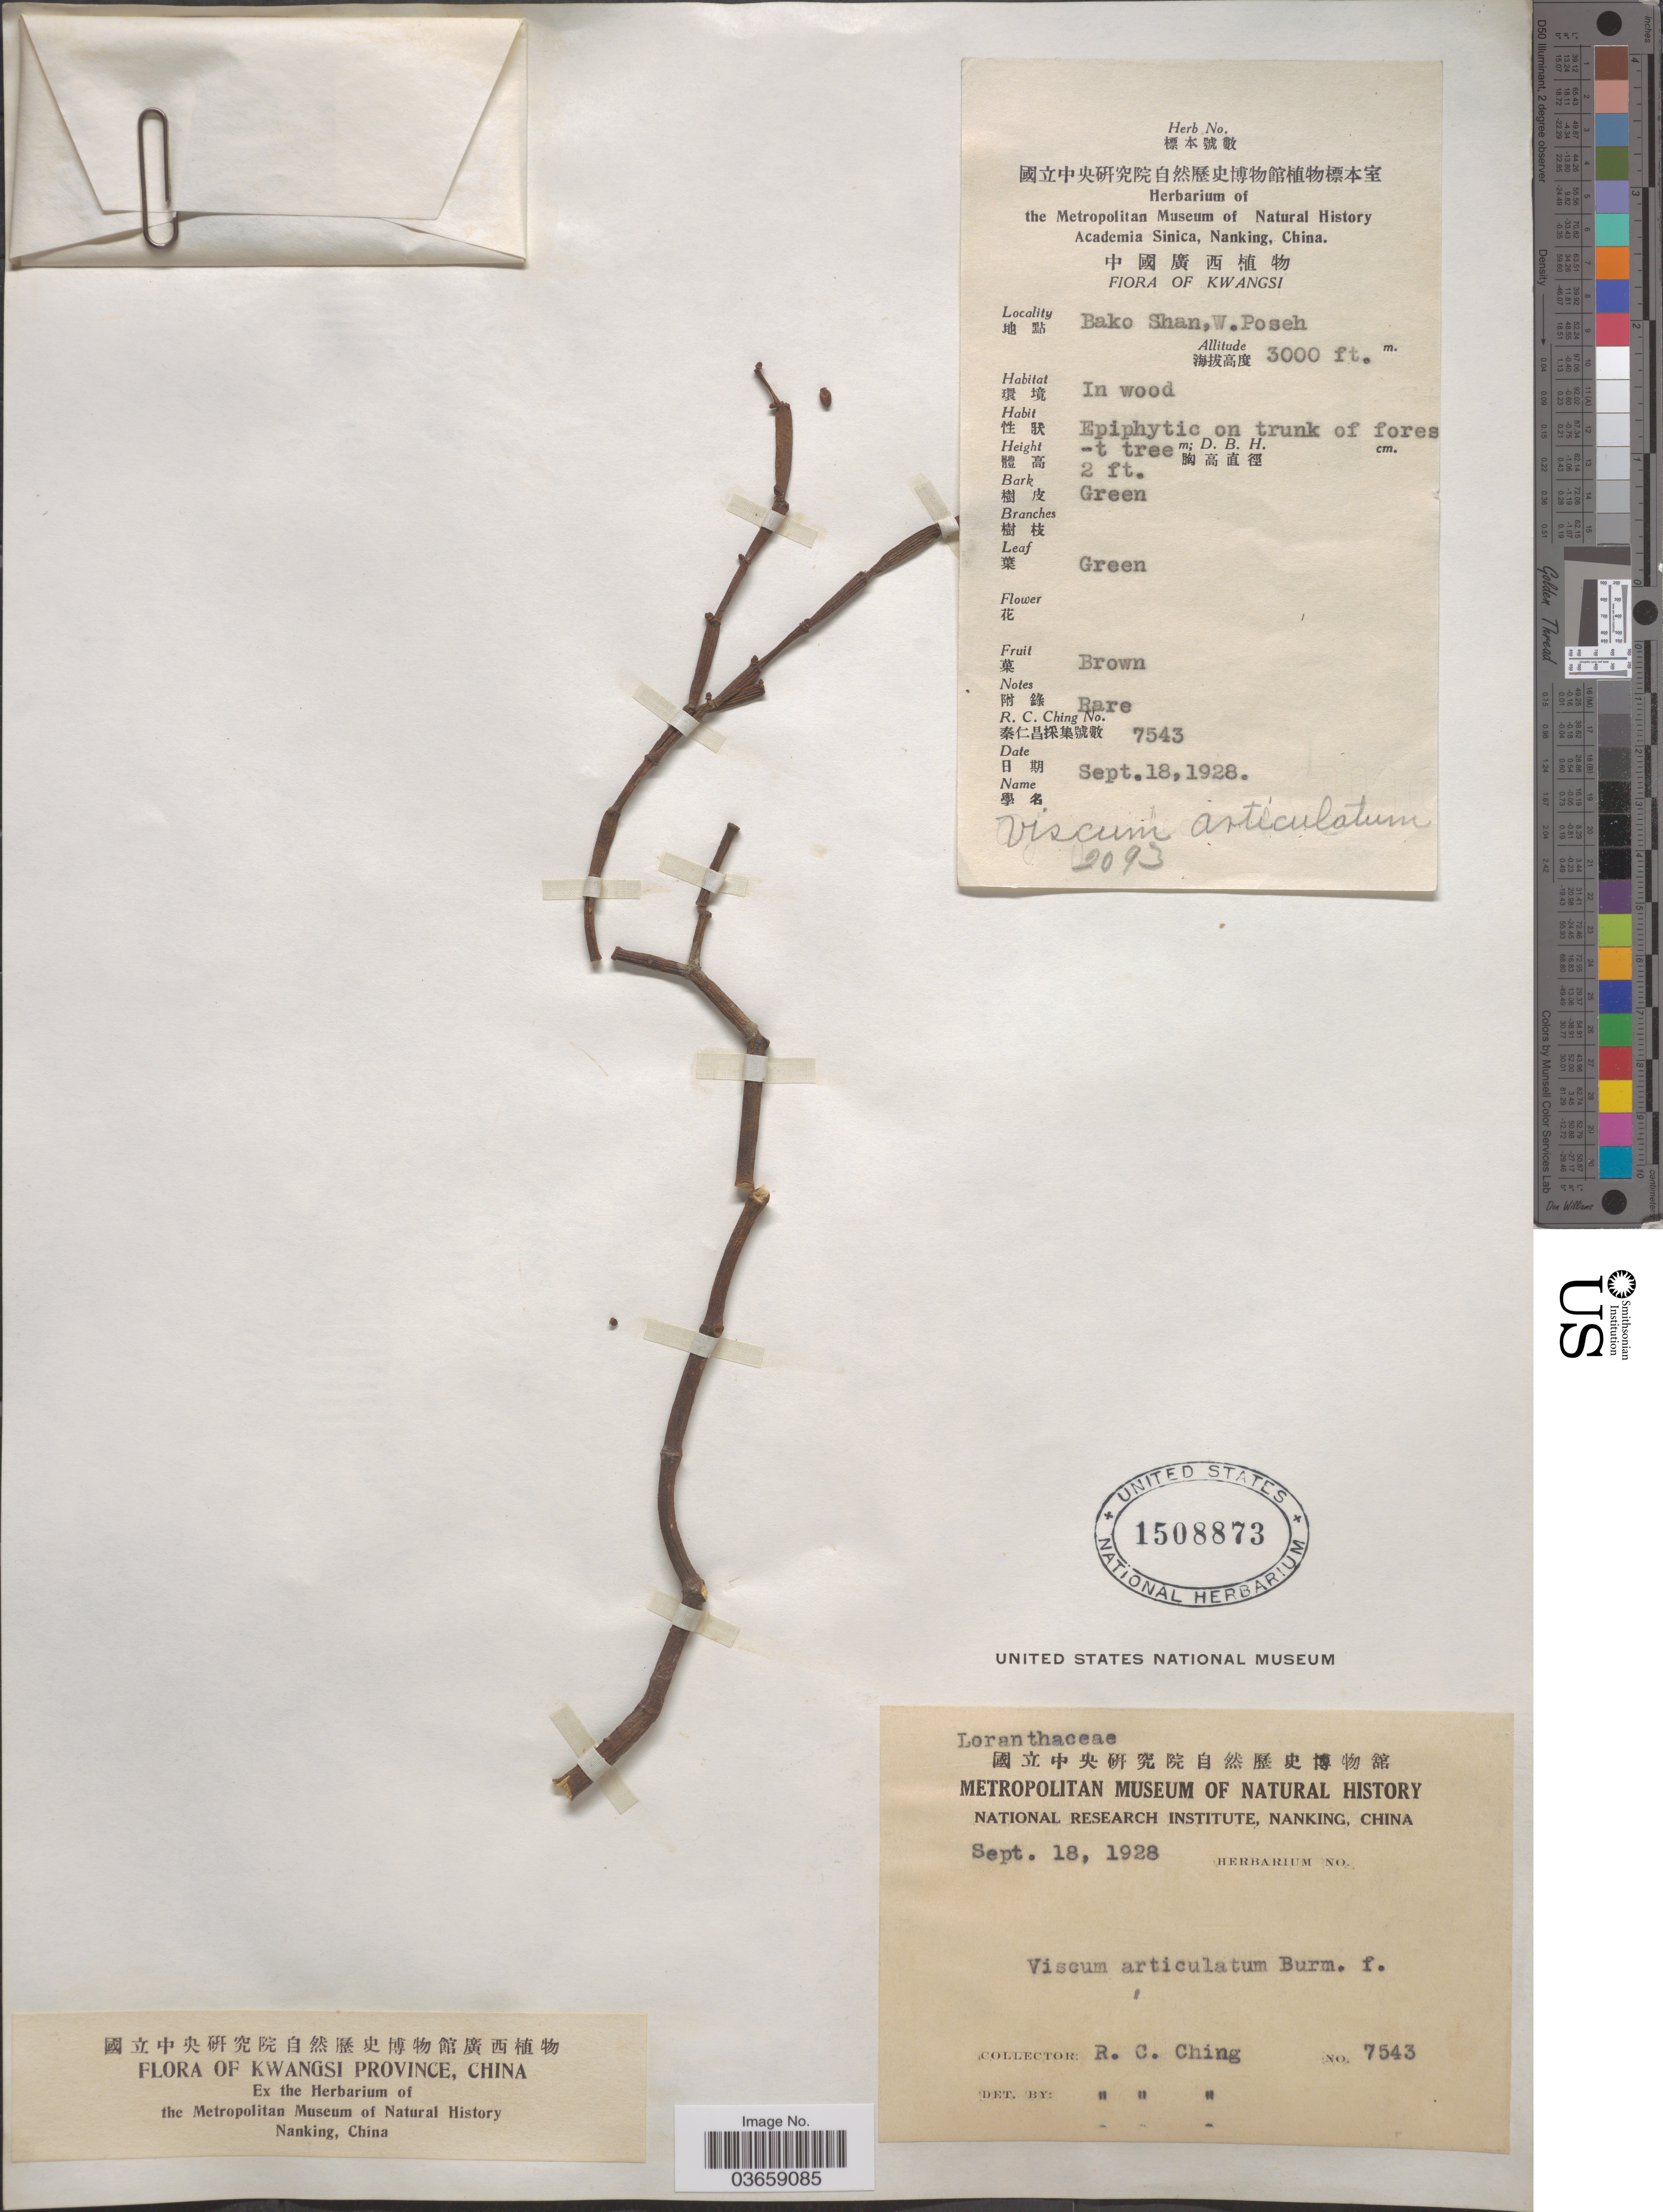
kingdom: Plantae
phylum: Tracheophyta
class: Magnoliopsida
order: Santalales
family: Viscaceae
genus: Viscum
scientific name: Viscum articulatum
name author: Burm. f.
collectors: R. C. Ching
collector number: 7543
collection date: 1928-09-18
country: China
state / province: Guangxi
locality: Kwangsi Province. Bako Shan, W. Poseh.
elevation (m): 914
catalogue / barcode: US 1508873